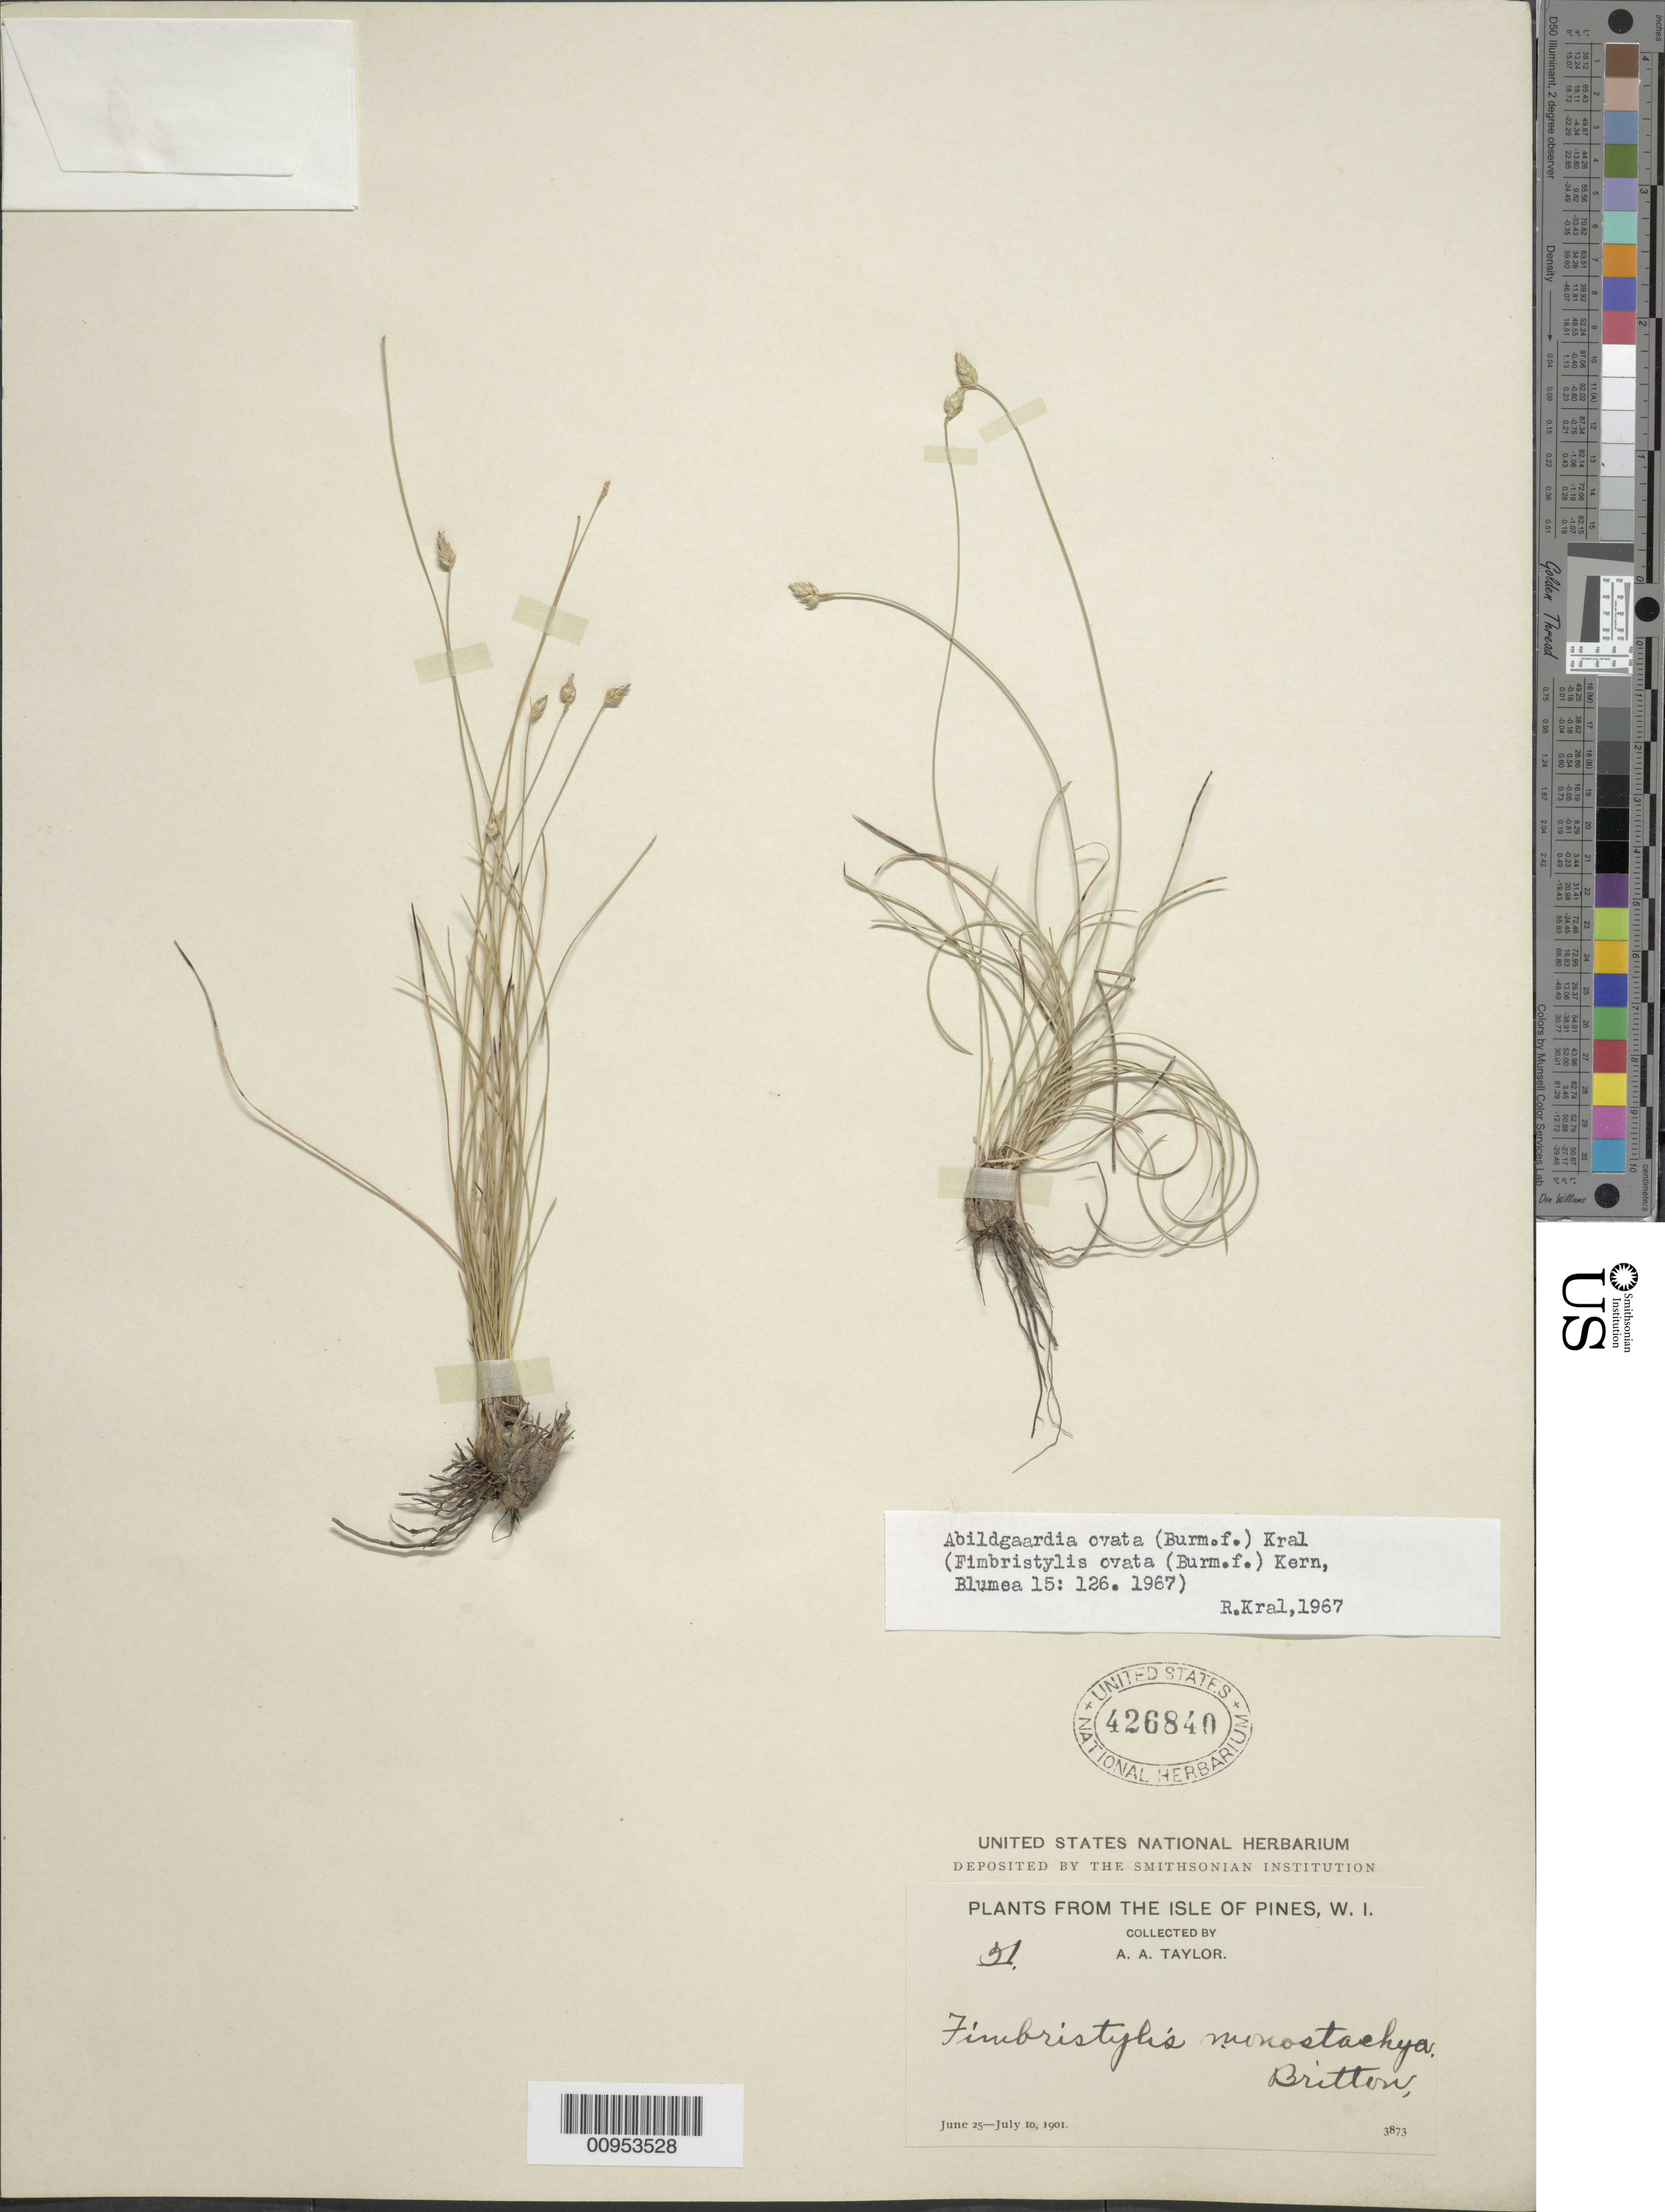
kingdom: Plantae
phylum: Tracheophyta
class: Liliopsida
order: Poales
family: Cyperaceae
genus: Abildgaardia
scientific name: Abildgaardia ovata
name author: (Burm. f.) Kral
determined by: Kral, Robert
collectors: A. A. Taylor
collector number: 51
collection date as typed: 25 Jun 1901 to 10 Jul 1901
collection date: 1901-06-25/1901-07-10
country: Cuba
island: Isla de la Juventud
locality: Isle of Pines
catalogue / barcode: US 426840